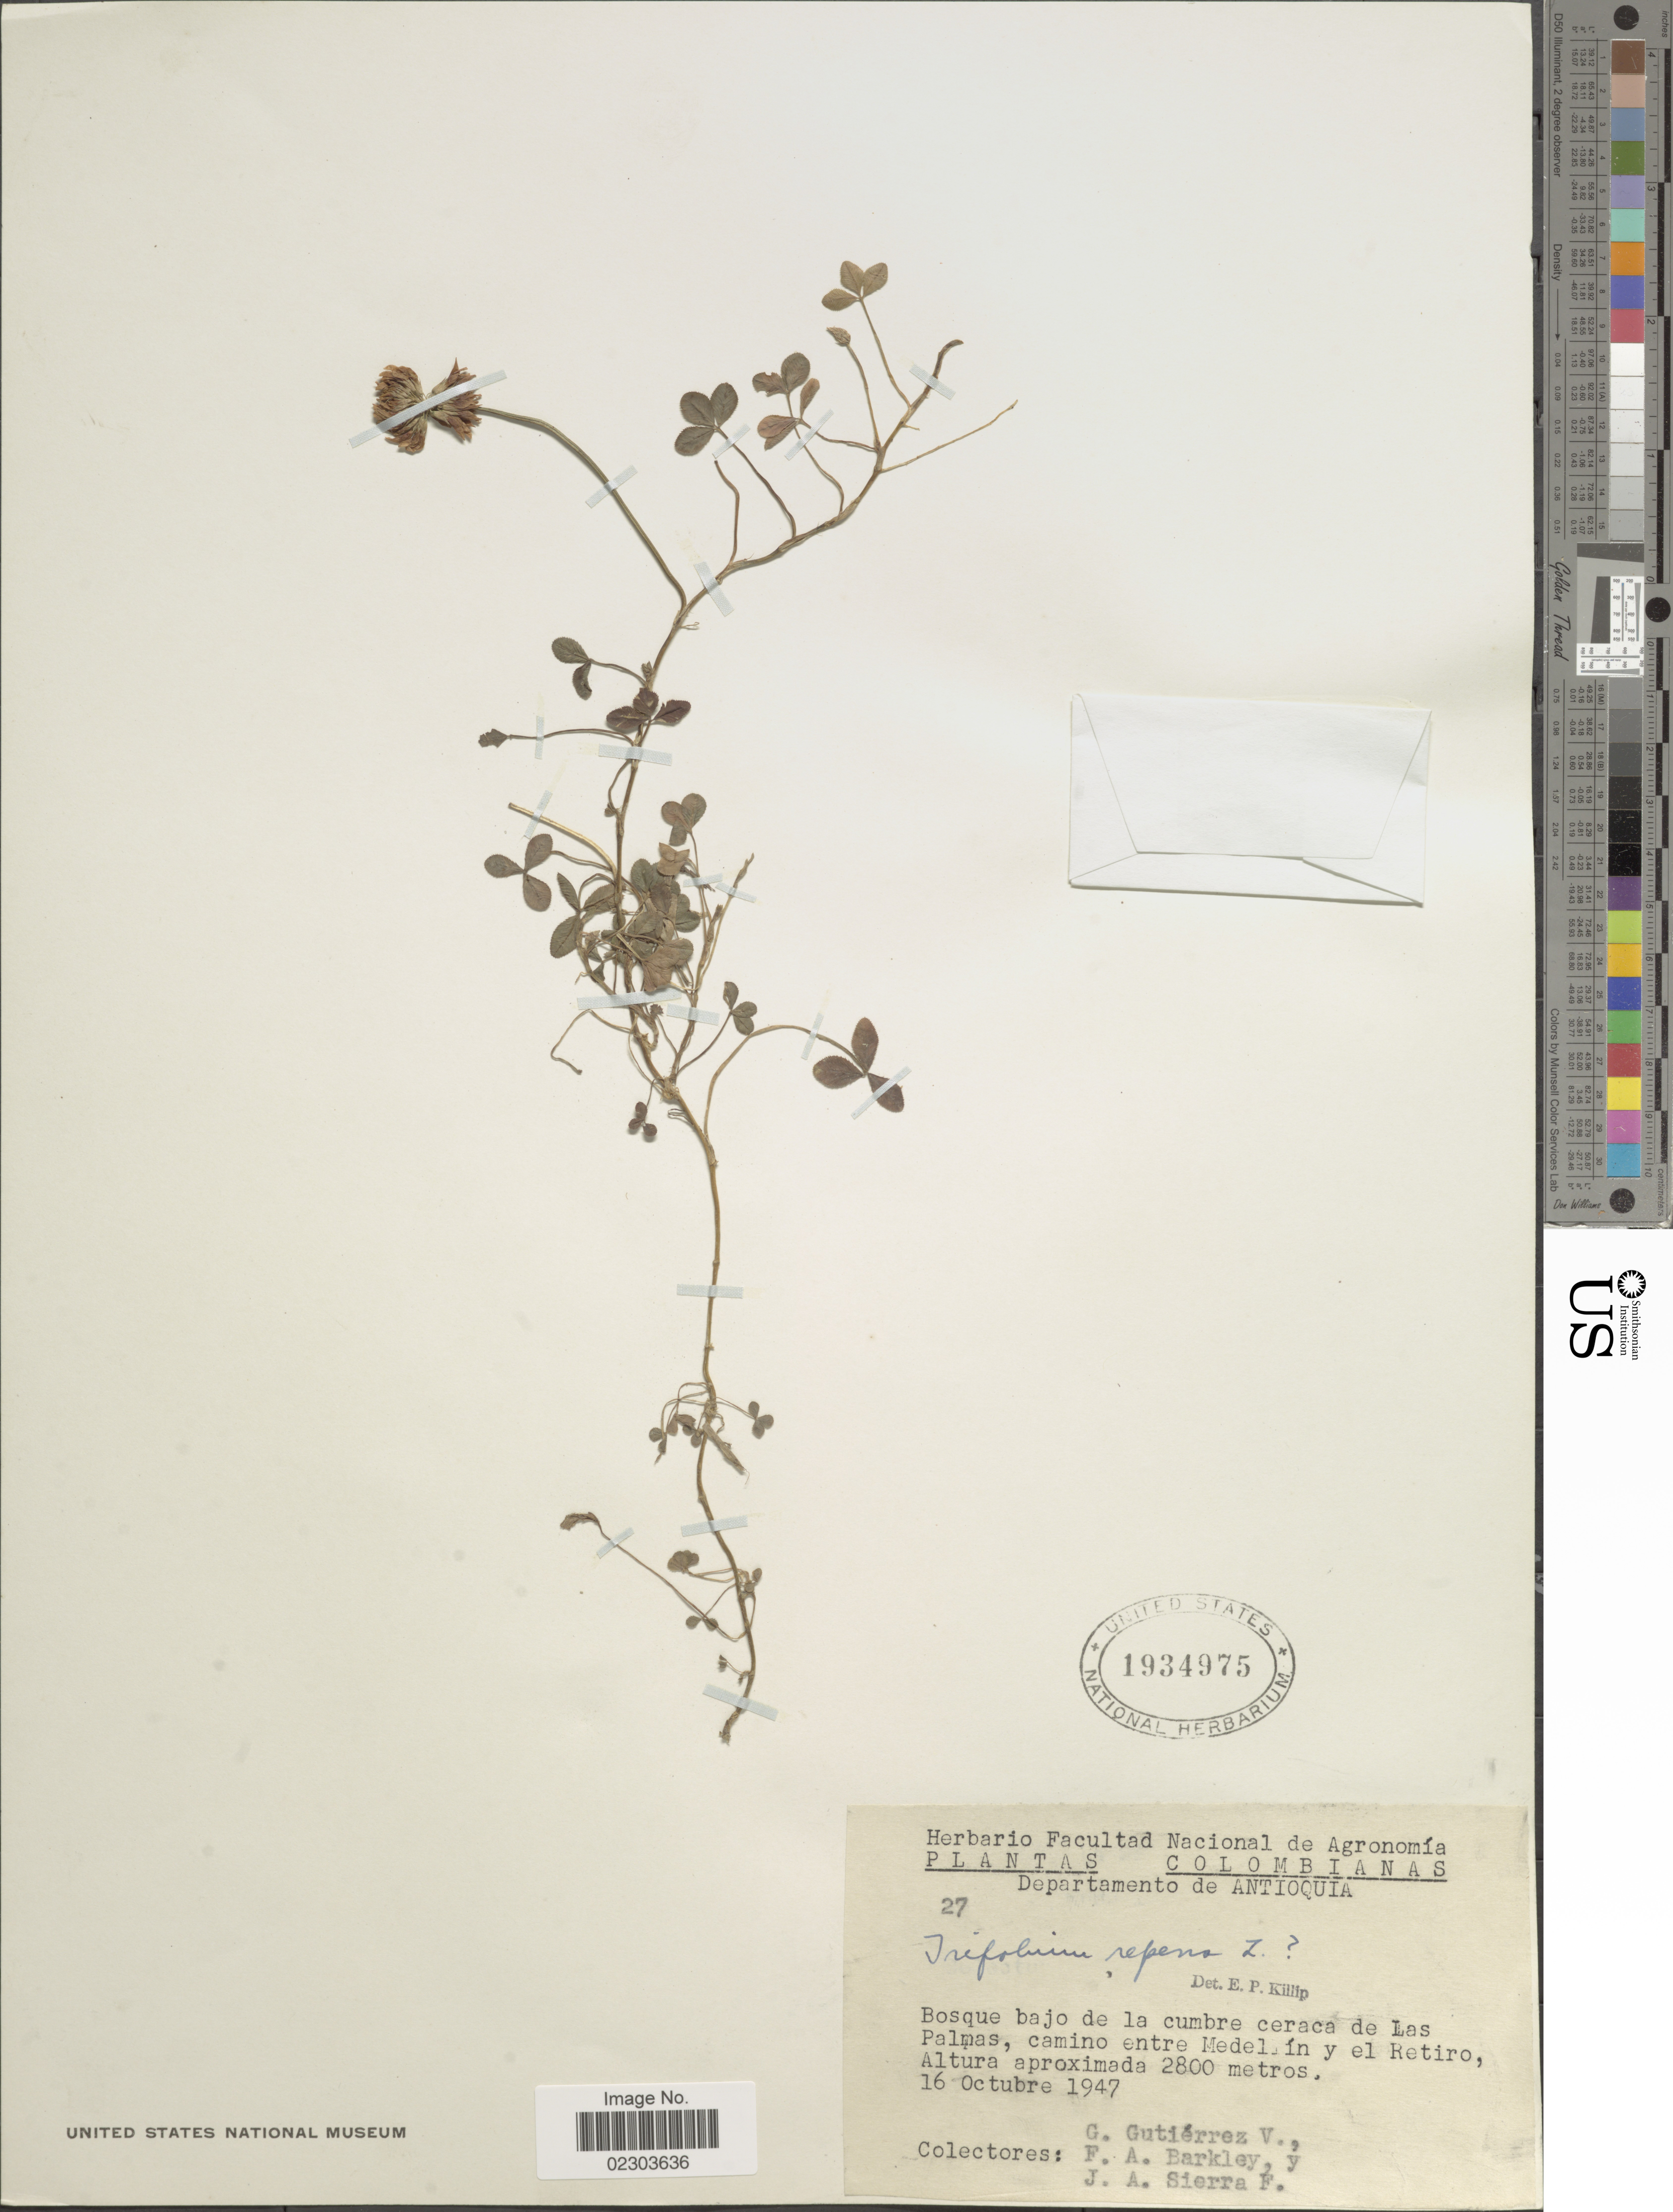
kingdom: Plantae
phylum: Tracheophyta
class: Magnoliopsida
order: Fabales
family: Fabaceae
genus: Trifolium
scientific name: Trifolium repens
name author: L.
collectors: G. Gutiérrez V., F. A. Barkley & J. Sierra F.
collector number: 27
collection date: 1947-10-16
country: Colombia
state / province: Antioquia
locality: Bosque bajo de la cumbre ceraca de Las Palmas, camino entre Medellin y el Retiro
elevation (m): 2800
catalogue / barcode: US 1934975